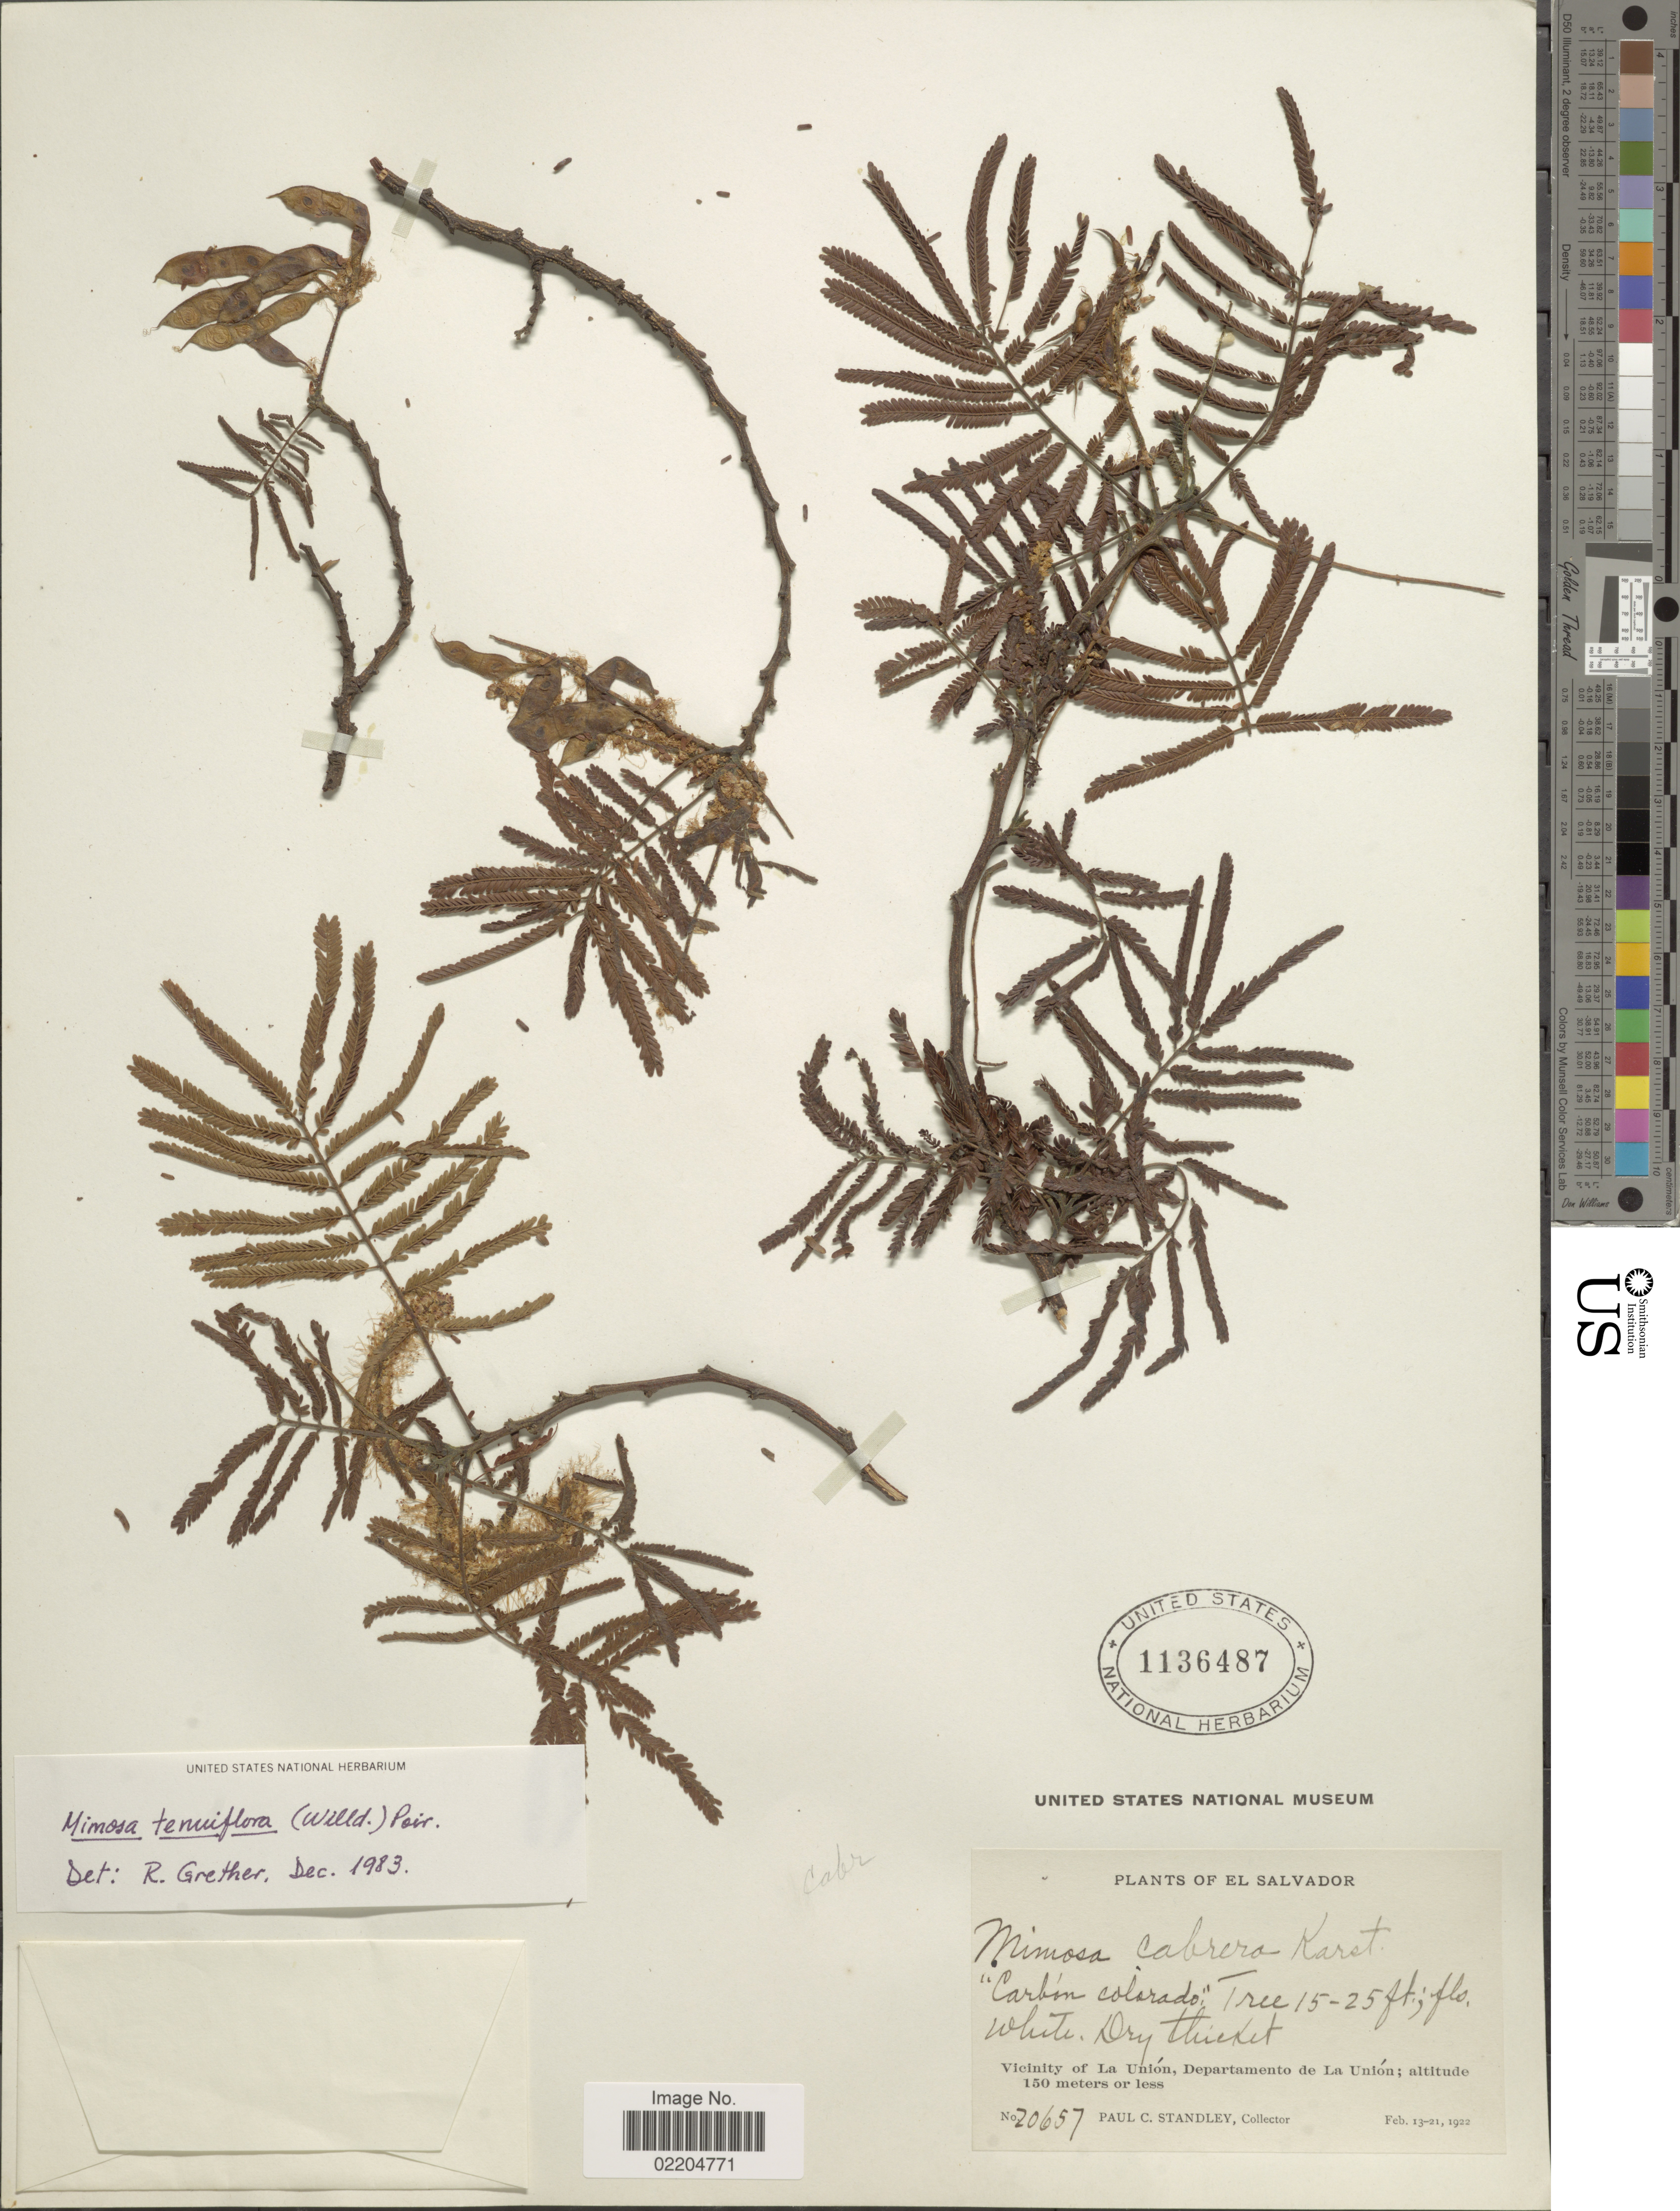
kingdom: Plantae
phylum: Tracheophyta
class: Magnoliopsida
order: Fabales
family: Fabaceae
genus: Mimosa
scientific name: Mimosa tenuiflora Benth., nom. illeg. hom.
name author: Benth.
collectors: P. C. Standley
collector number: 20657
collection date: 1922-02-13/1922-02-21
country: El Salvador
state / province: La Union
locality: Vicinity of La Union, Departament de La Union.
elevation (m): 150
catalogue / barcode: US 1136487